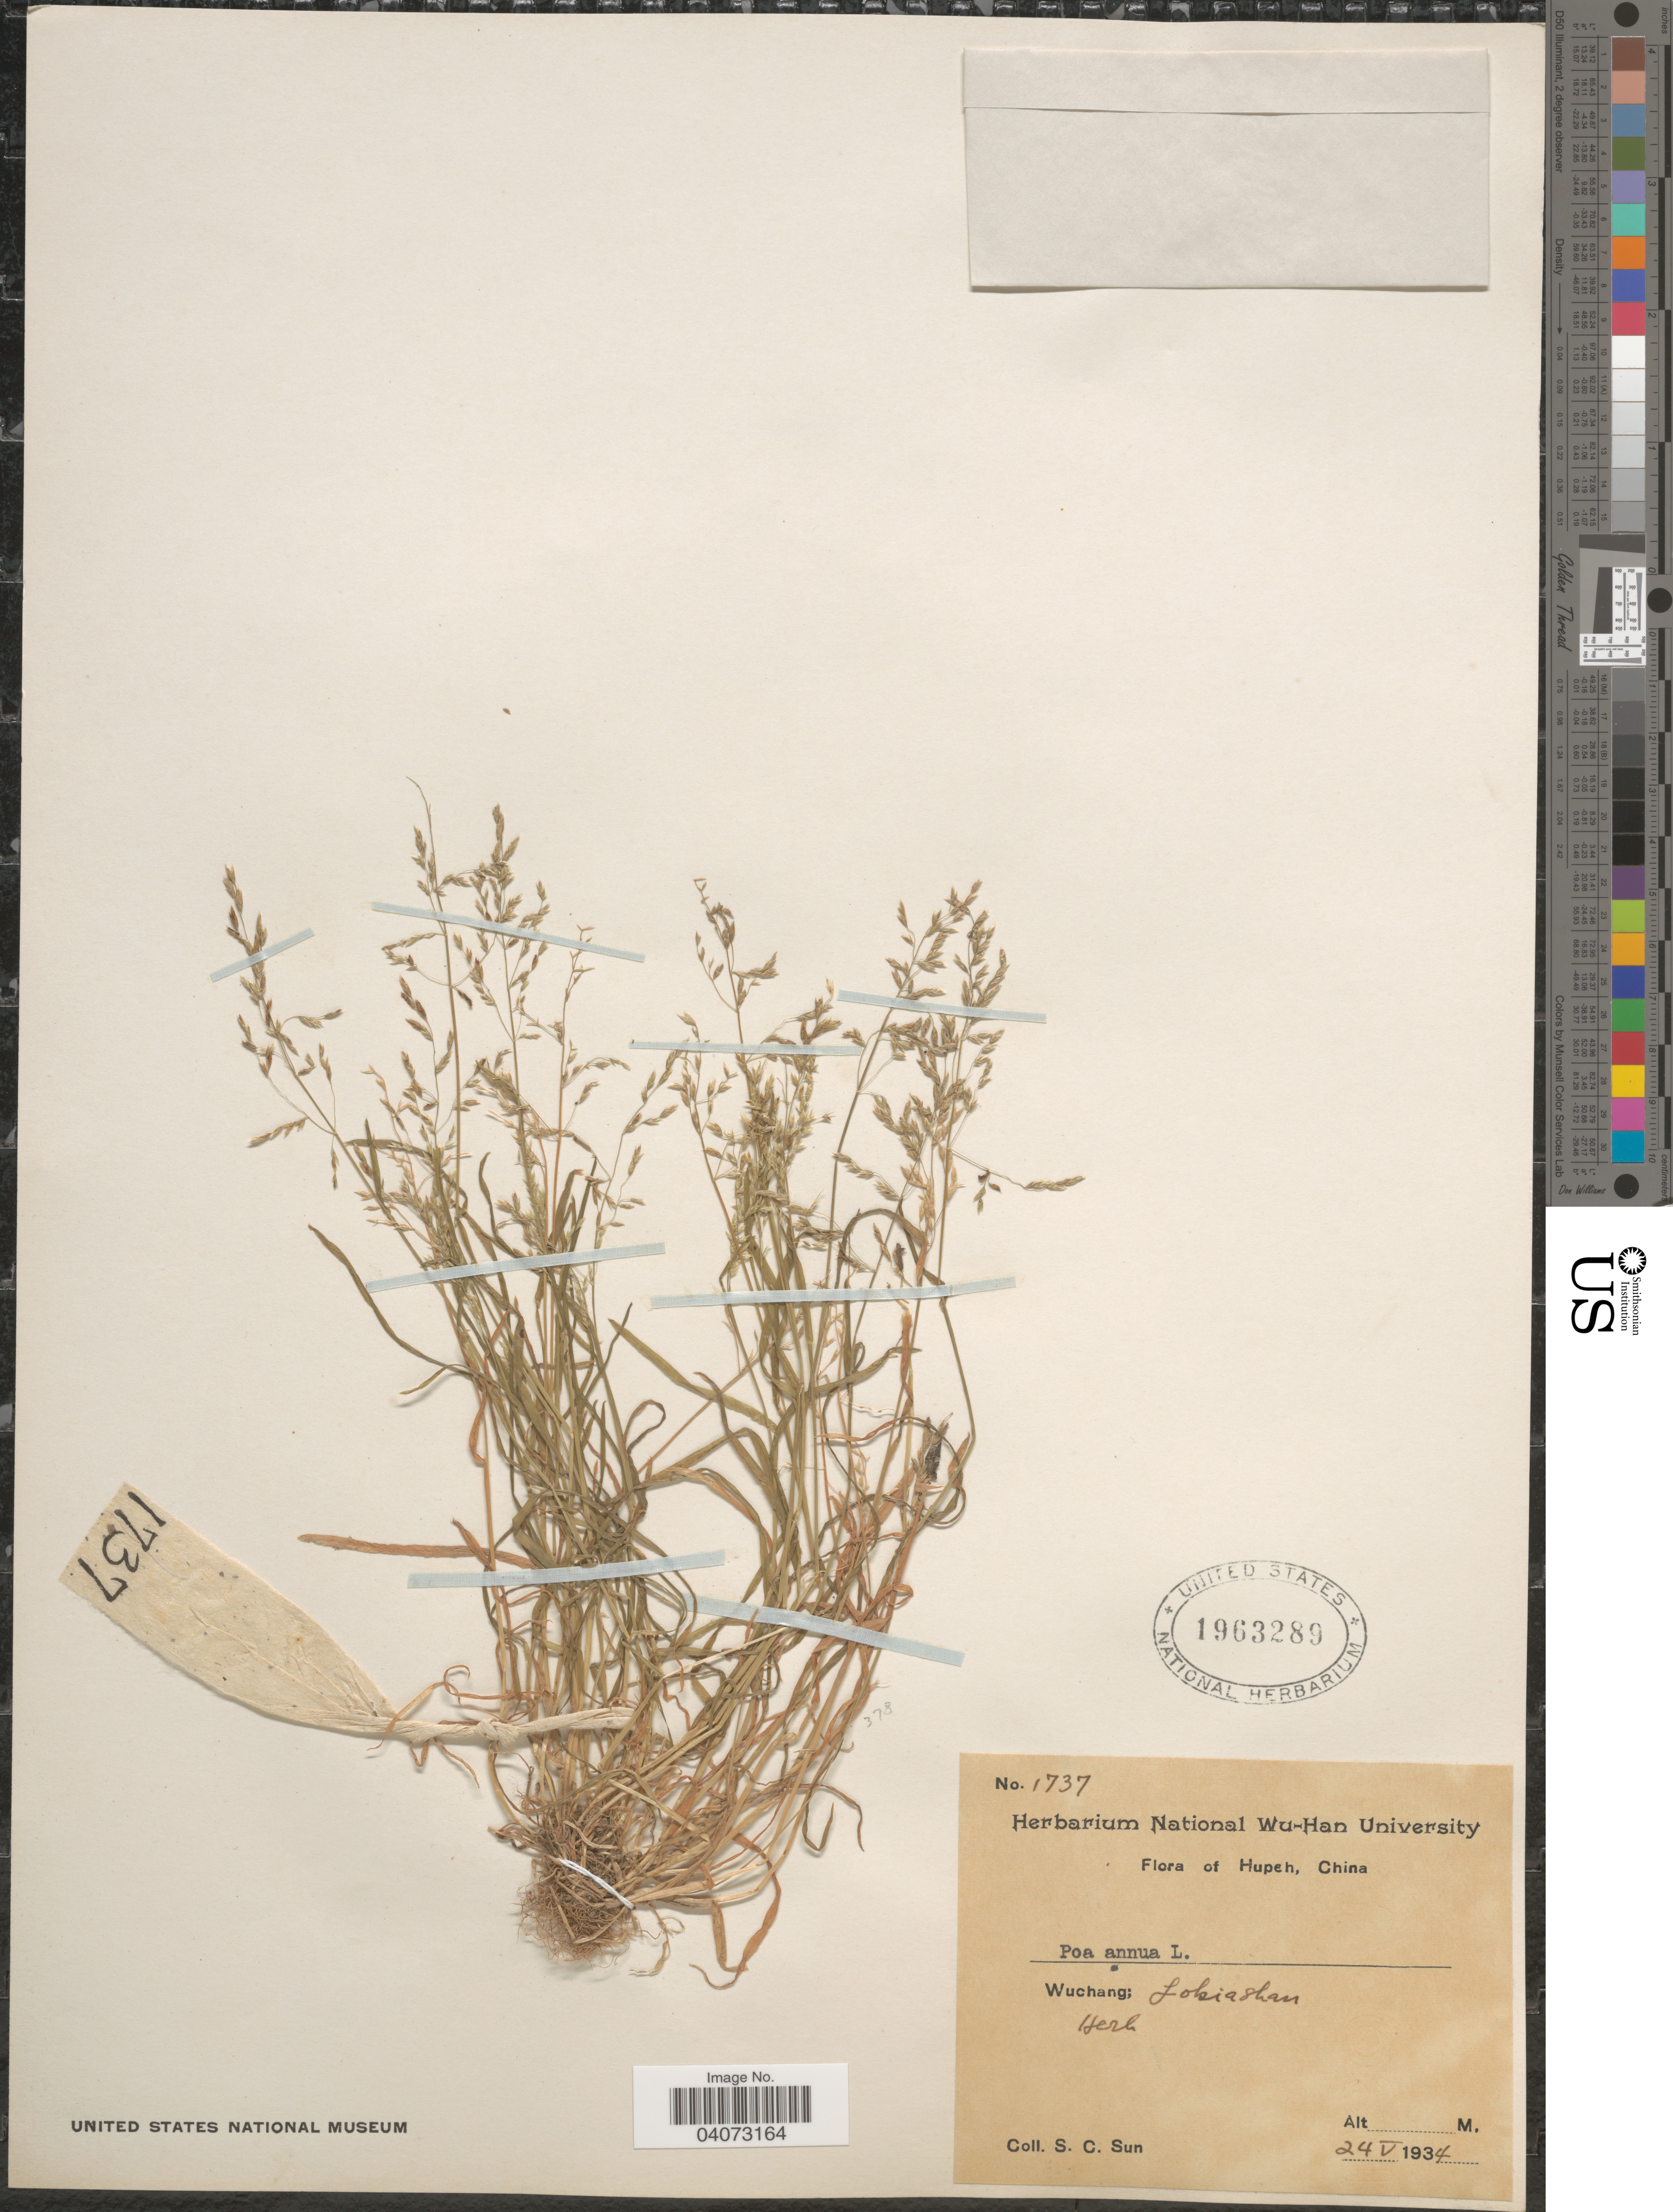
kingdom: Plantae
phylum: Tracheophyta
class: Liliopsida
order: Poales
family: Poaceae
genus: Poa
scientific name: Poa annua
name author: L.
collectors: S. C. Sun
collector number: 1737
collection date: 1934-05-24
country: China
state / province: Hubei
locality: Hupeh. Wuchang; Lokiashan.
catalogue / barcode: US 1963289